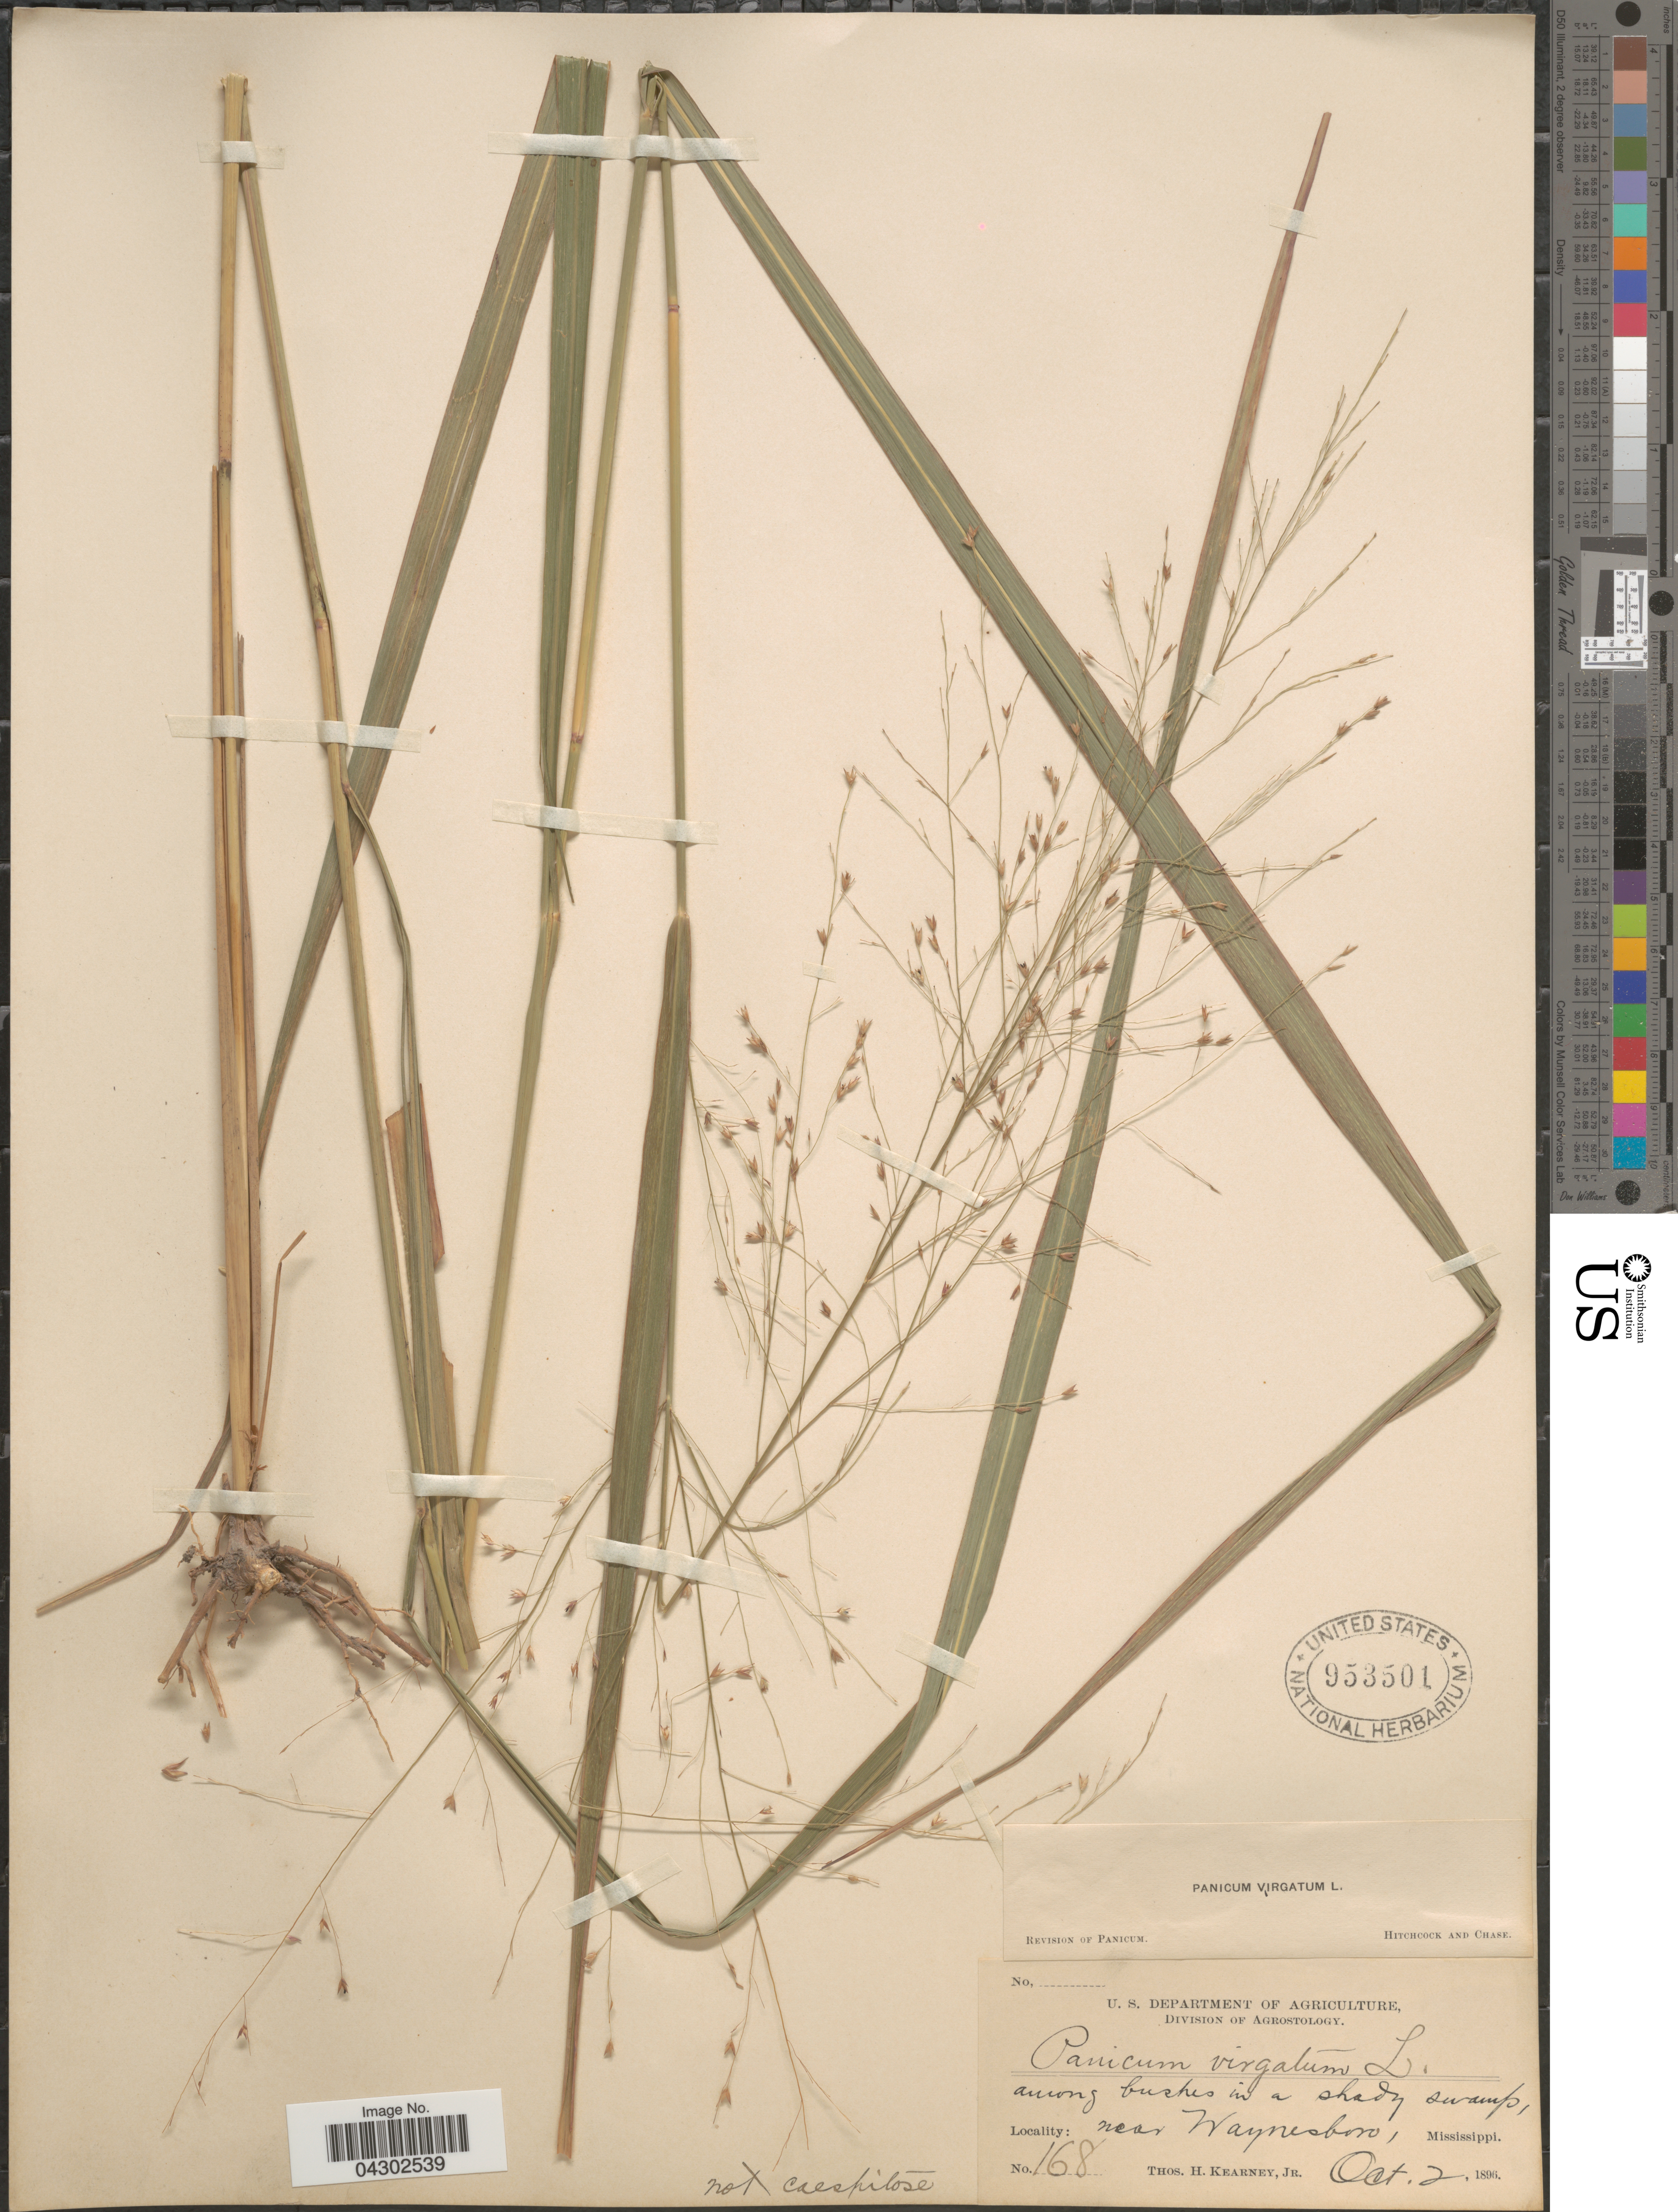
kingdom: Plantae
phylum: Tracheophyta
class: Liliopsida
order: Poales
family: Poaceae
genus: Panicum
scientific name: Panicum virgatum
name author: L.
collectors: T. H. Kearney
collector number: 168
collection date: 1896-10-02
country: United States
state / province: Mississippi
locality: Among bushes in a shady swamp, near Waynesboro.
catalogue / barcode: US 953501